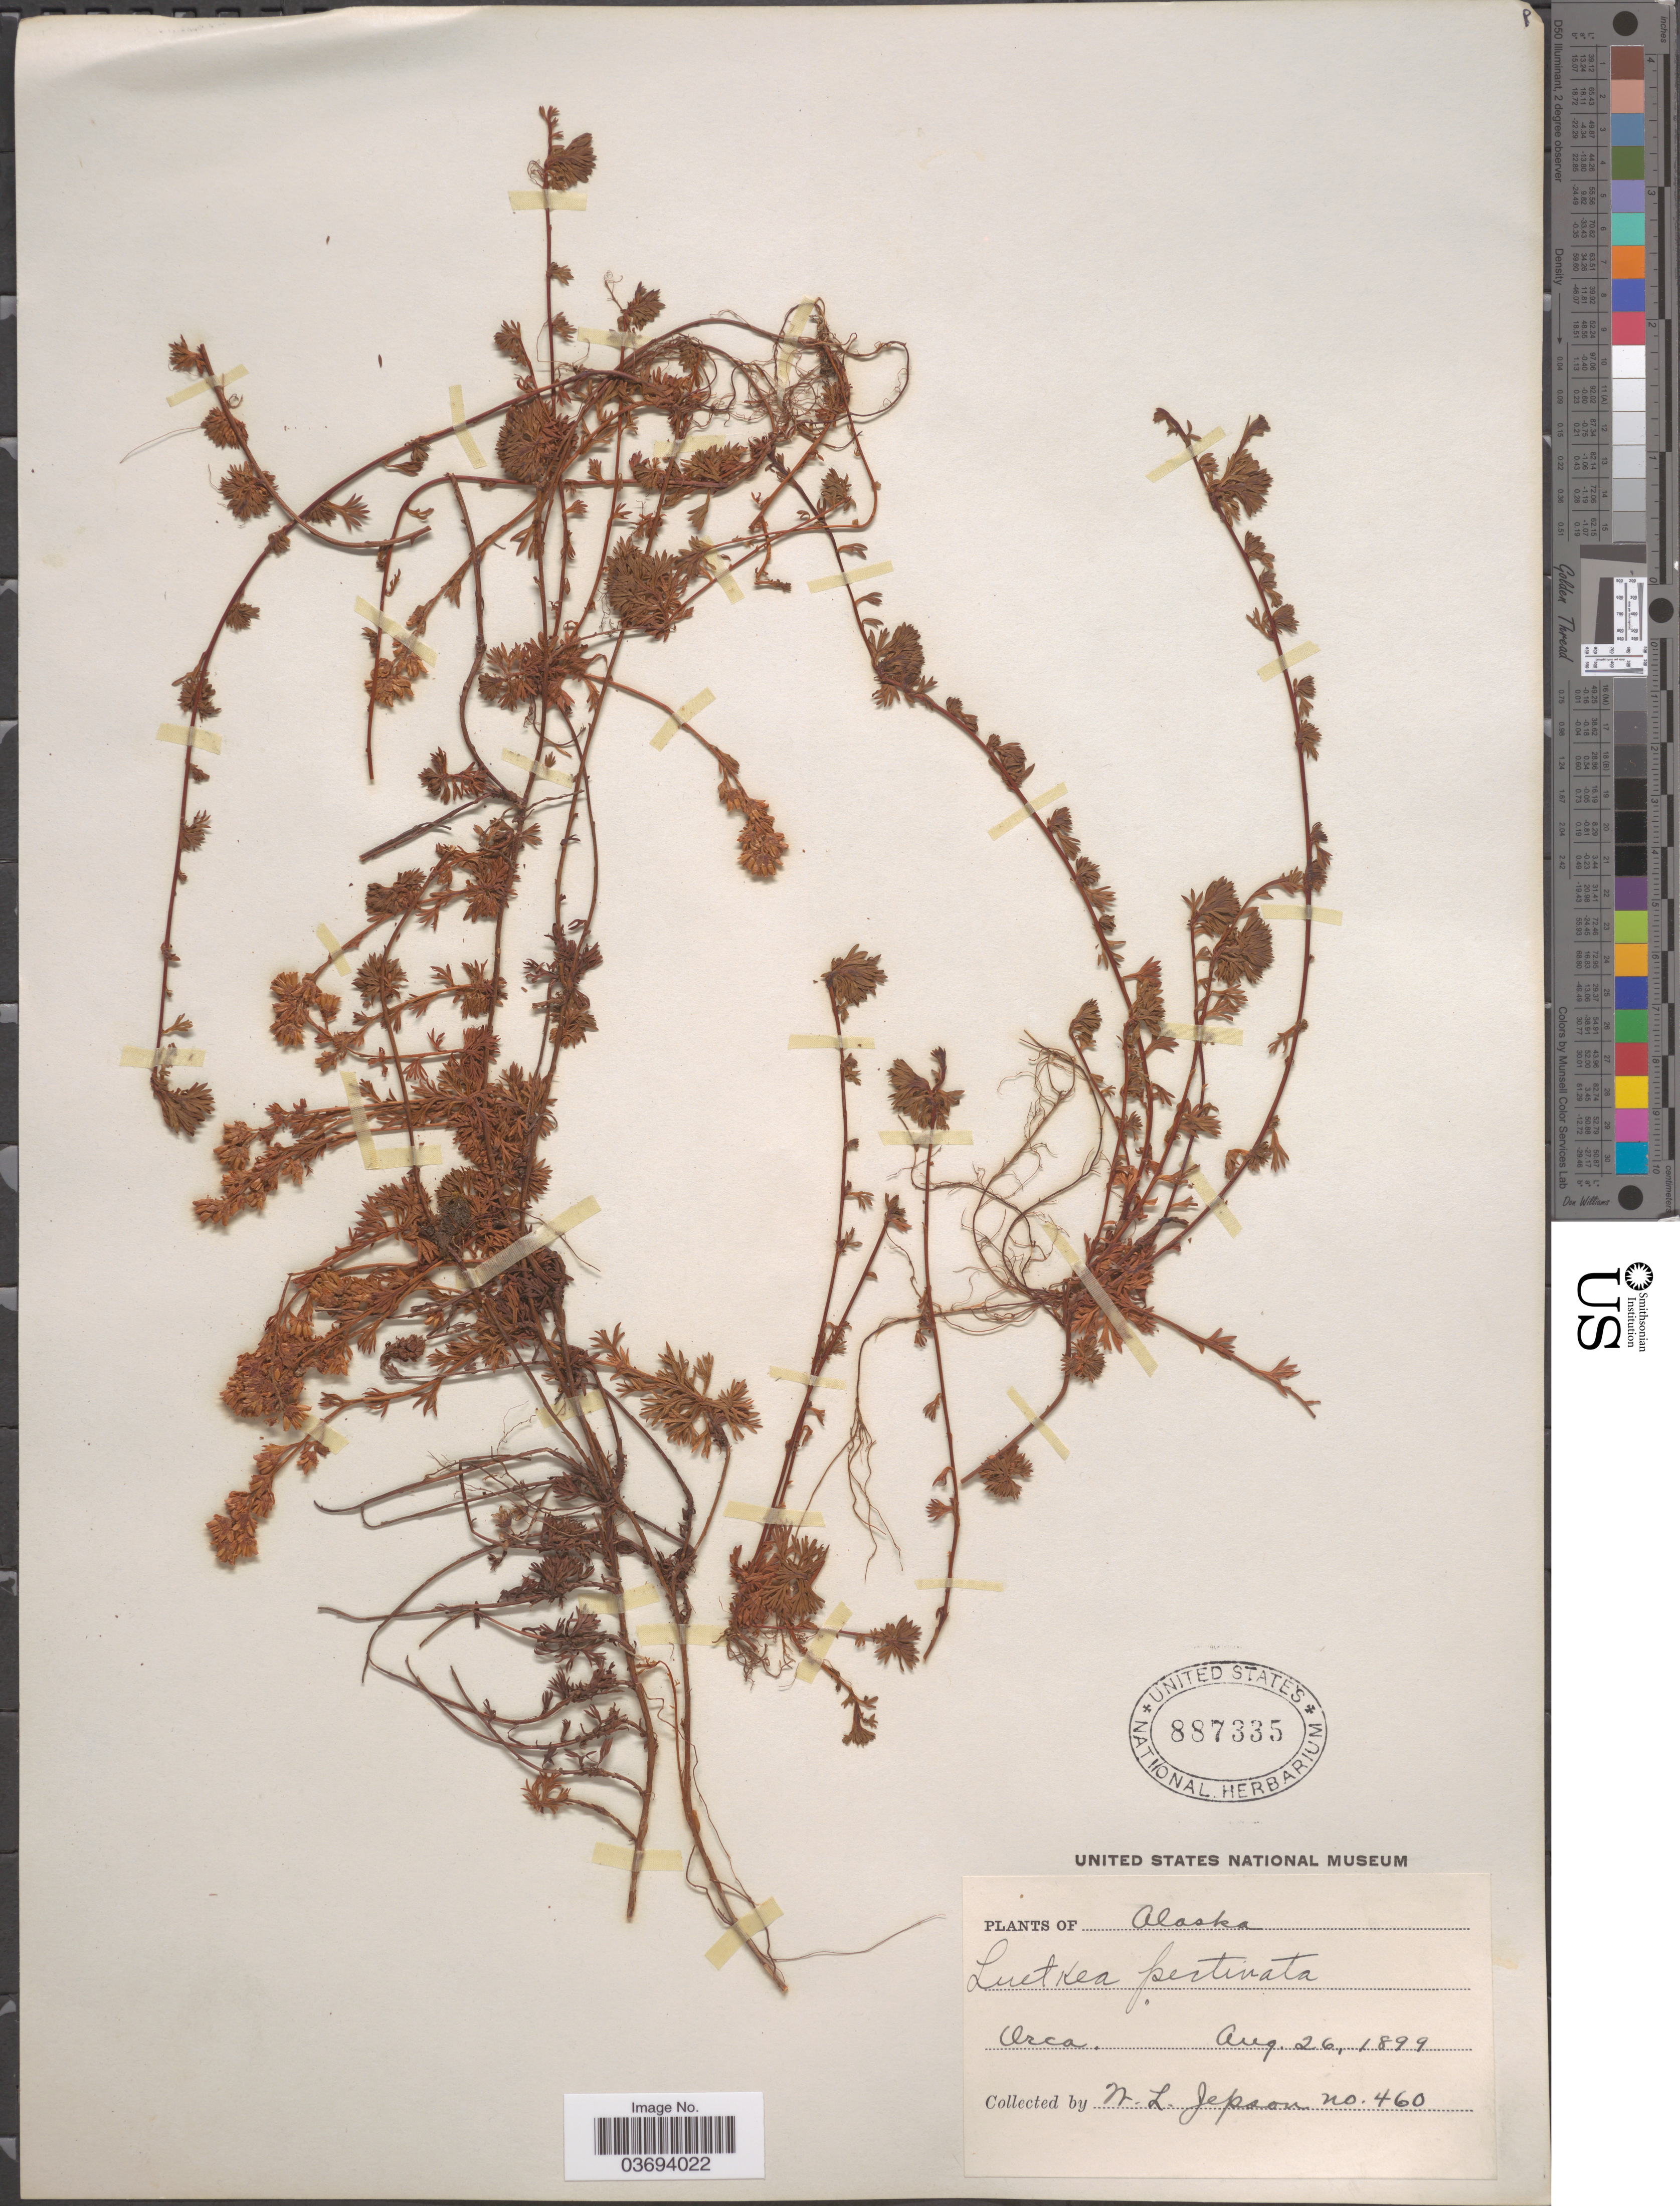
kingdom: Plantae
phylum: Tracheophyta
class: Magnoliopsida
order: Rosales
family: Rosaceae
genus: Luetkea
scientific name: Luetkea pectinata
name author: (Pursh) Kuntze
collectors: W. L. Jepson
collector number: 460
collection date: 1899-08-26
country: United States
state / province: Alaska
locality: Orca.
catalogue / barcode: US 887335